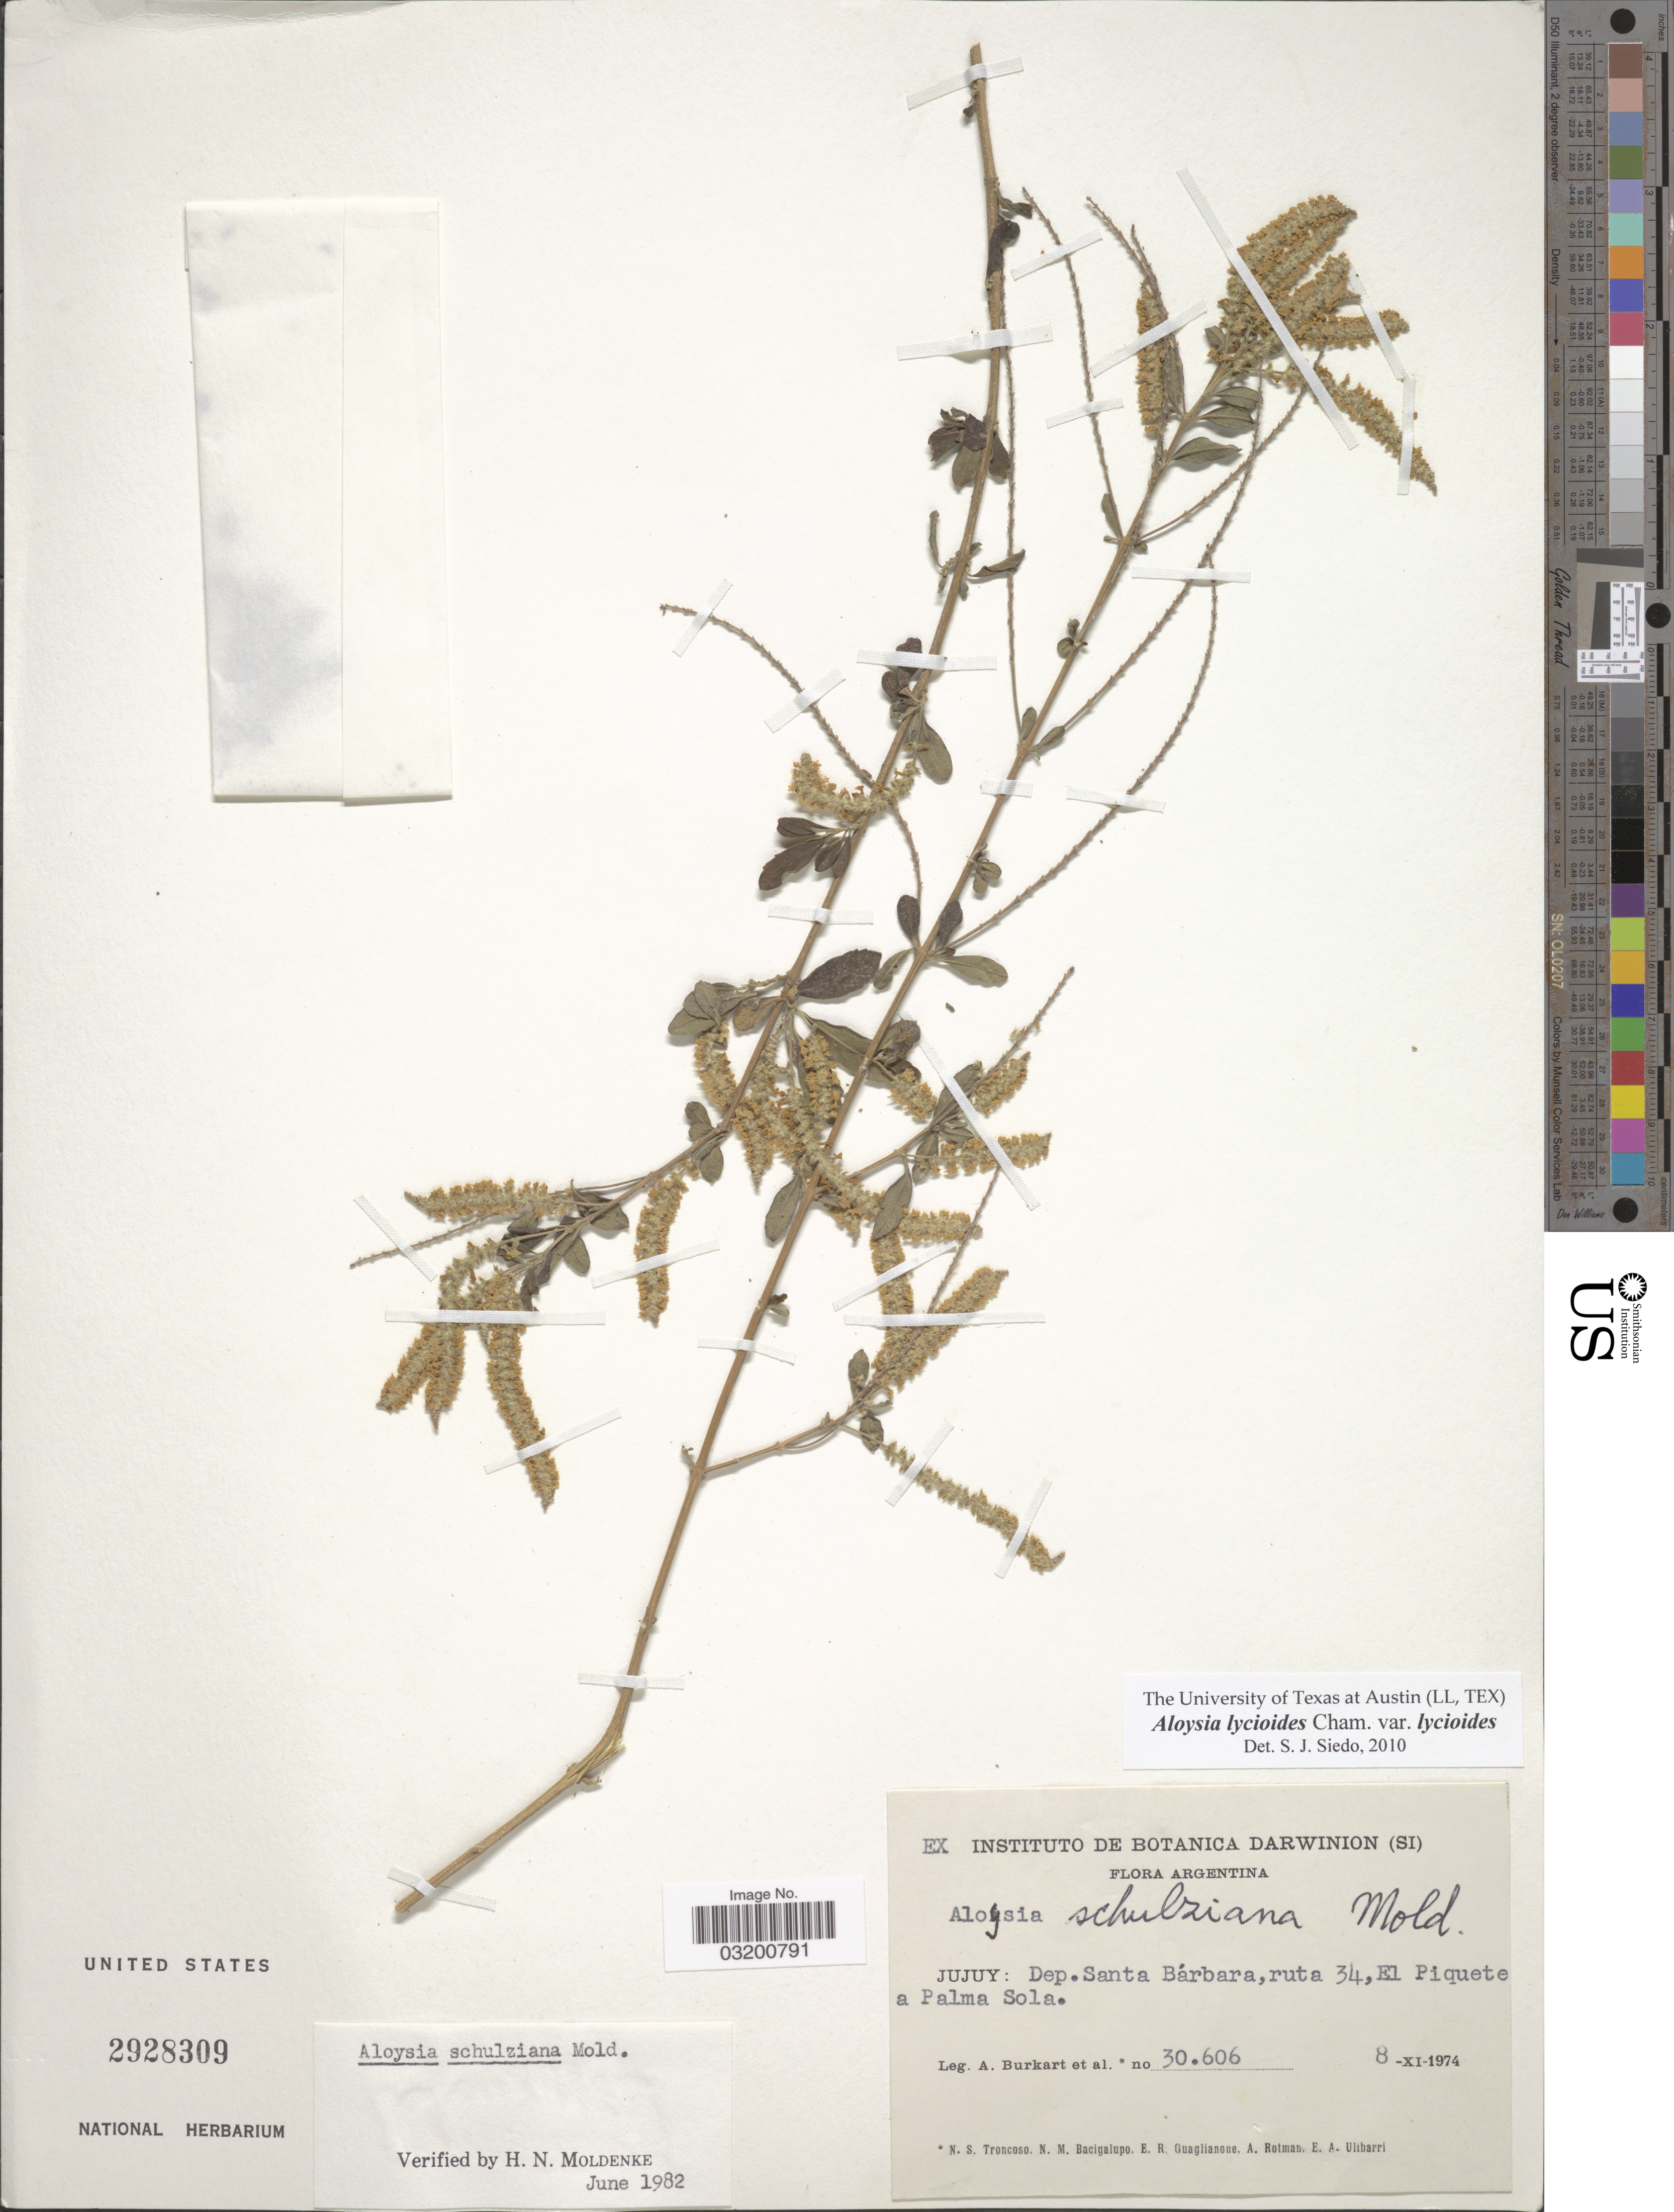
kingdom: Plantae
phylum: Tracheophyta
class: Magnoliopsida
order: Lamiales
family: Verbenaceae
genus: Aloysia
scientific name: Aloysia lycioides var. lycioides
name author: Cham.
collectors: A. E. Burkart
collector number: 30606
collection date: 1974-11-08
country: Argentina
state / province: Jujuy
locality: Dep. Santa Bárbara, rute 34, El Piquete a Palam Sola.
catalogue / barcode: US 2928309